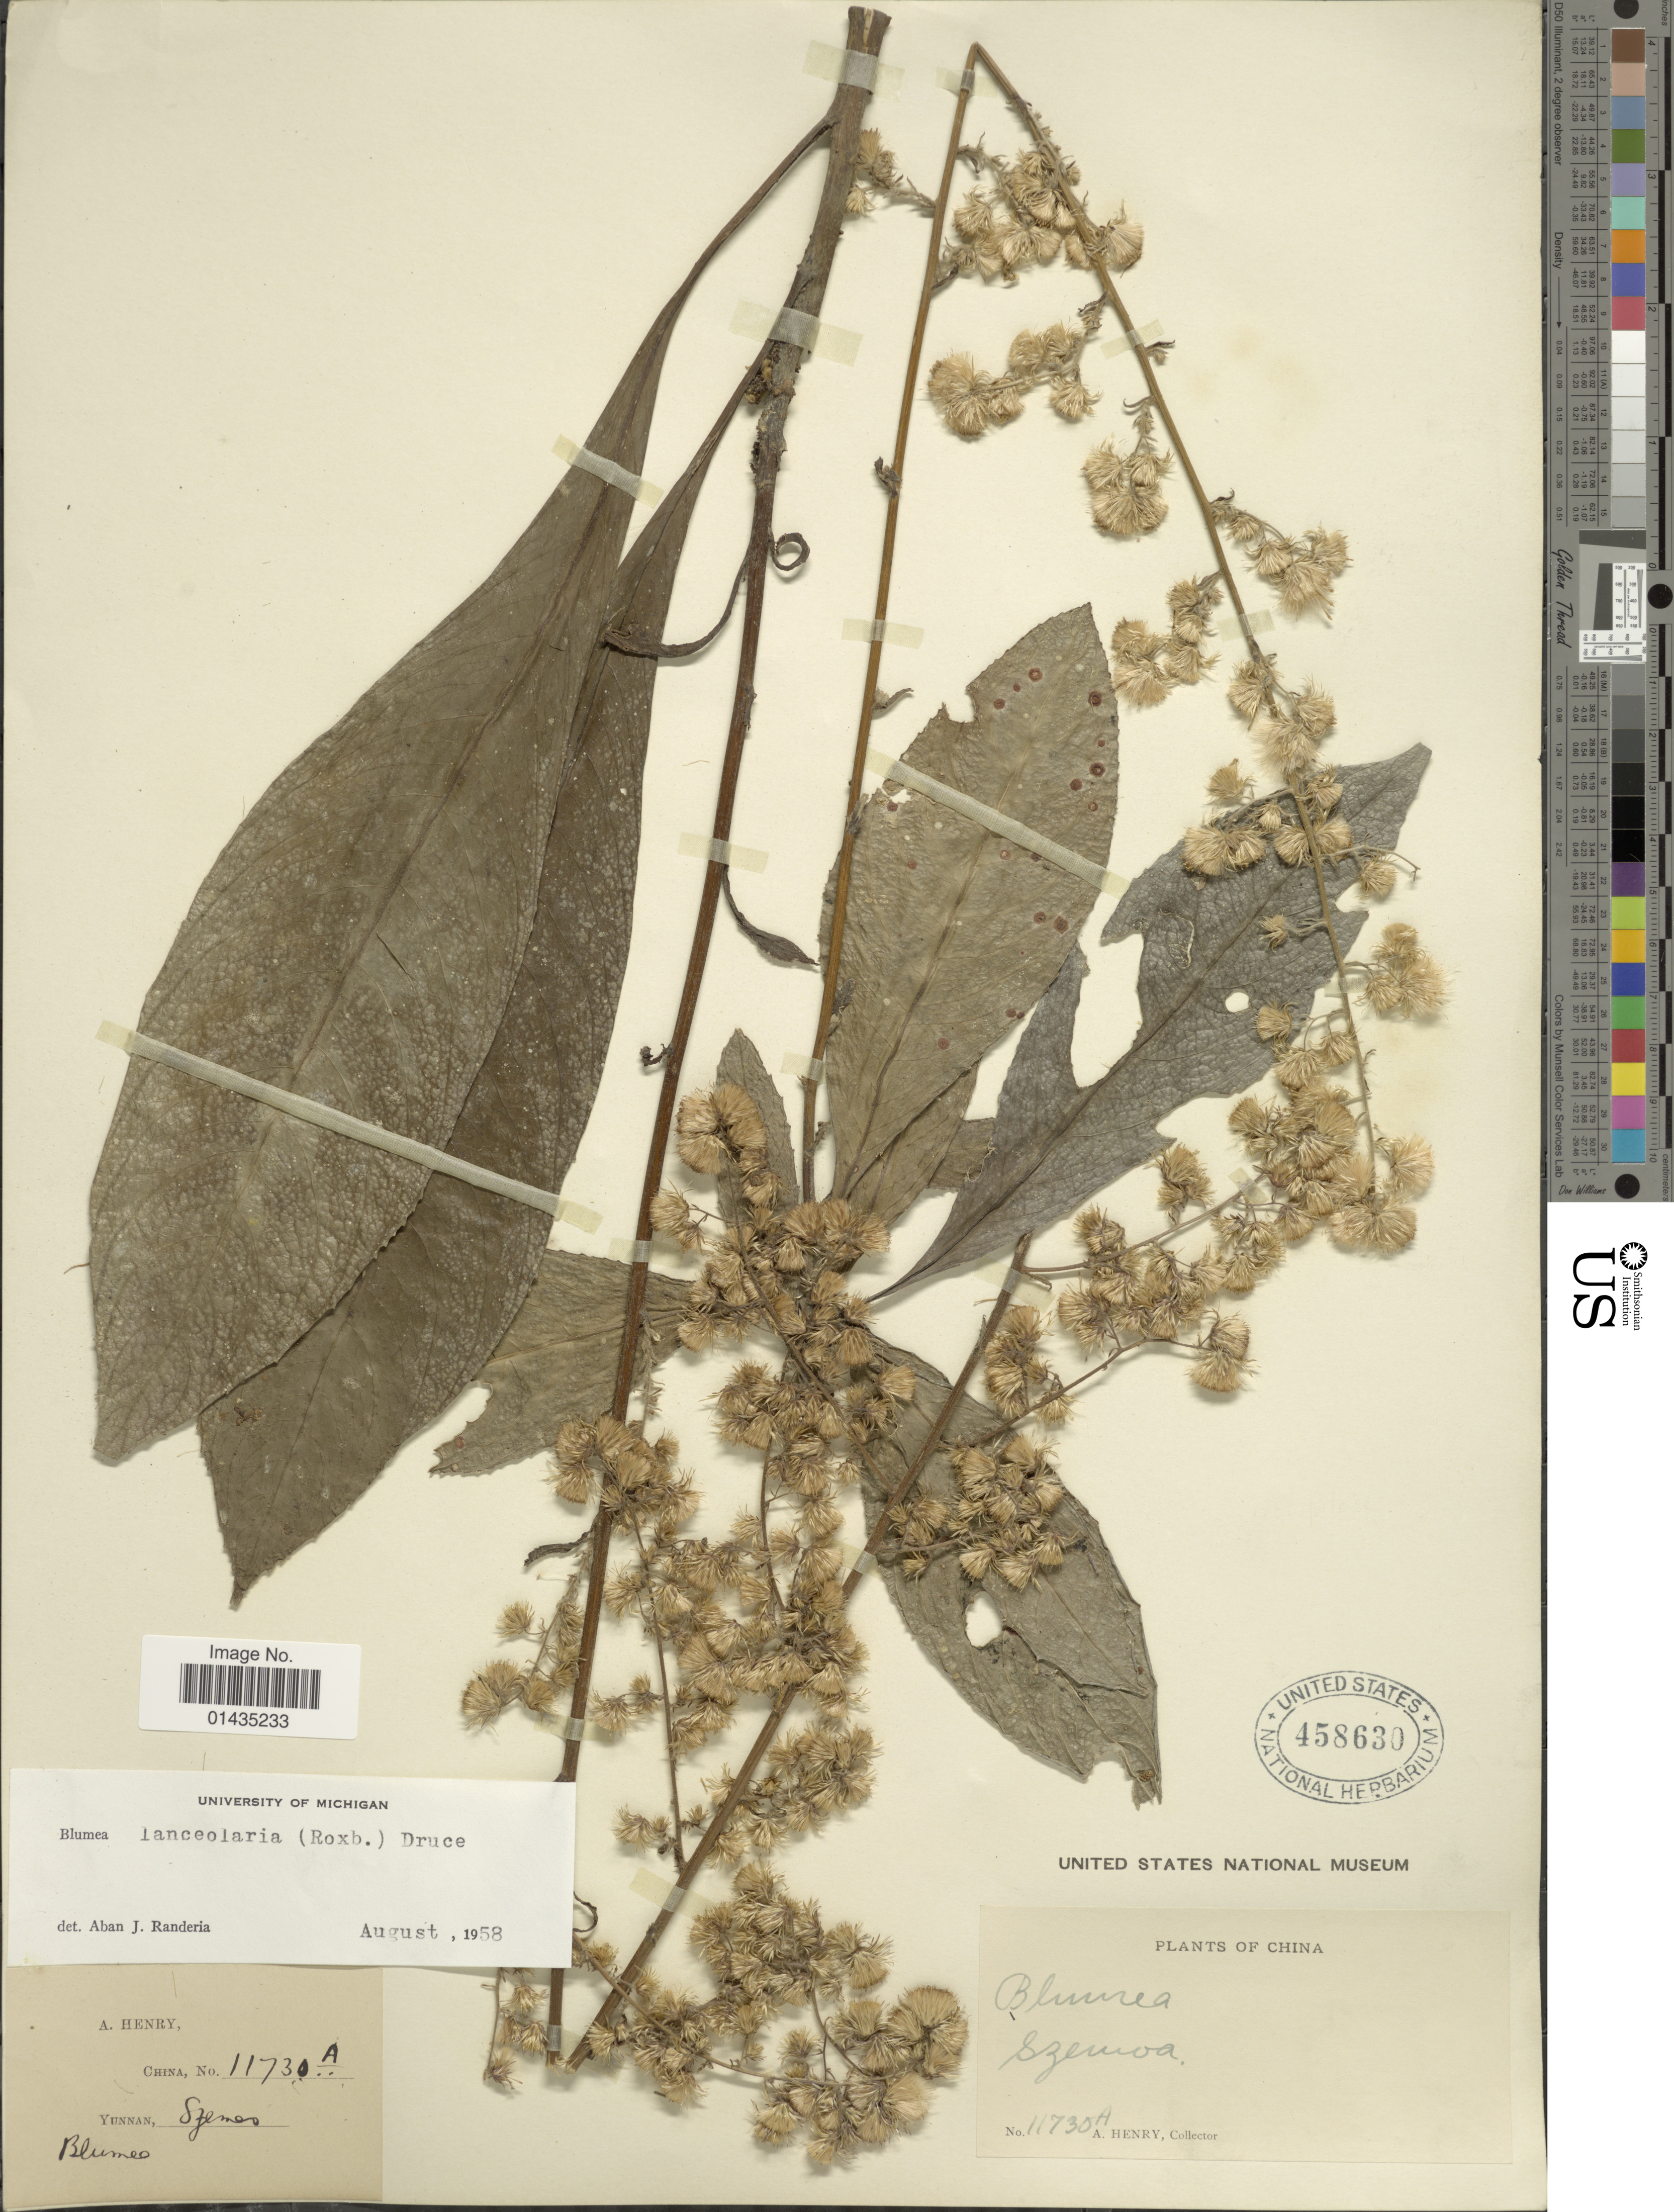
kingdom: Plantae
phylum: Tracheophyta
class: Magnoliopsida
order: Asterales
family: Asteraceae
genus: Blumea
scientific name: Blumea lanceolaria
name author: (Roxb.) Druce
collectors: A. Henry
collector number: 11730 A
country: China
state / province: Yunnan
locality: Szemoa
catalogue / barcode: US 458630